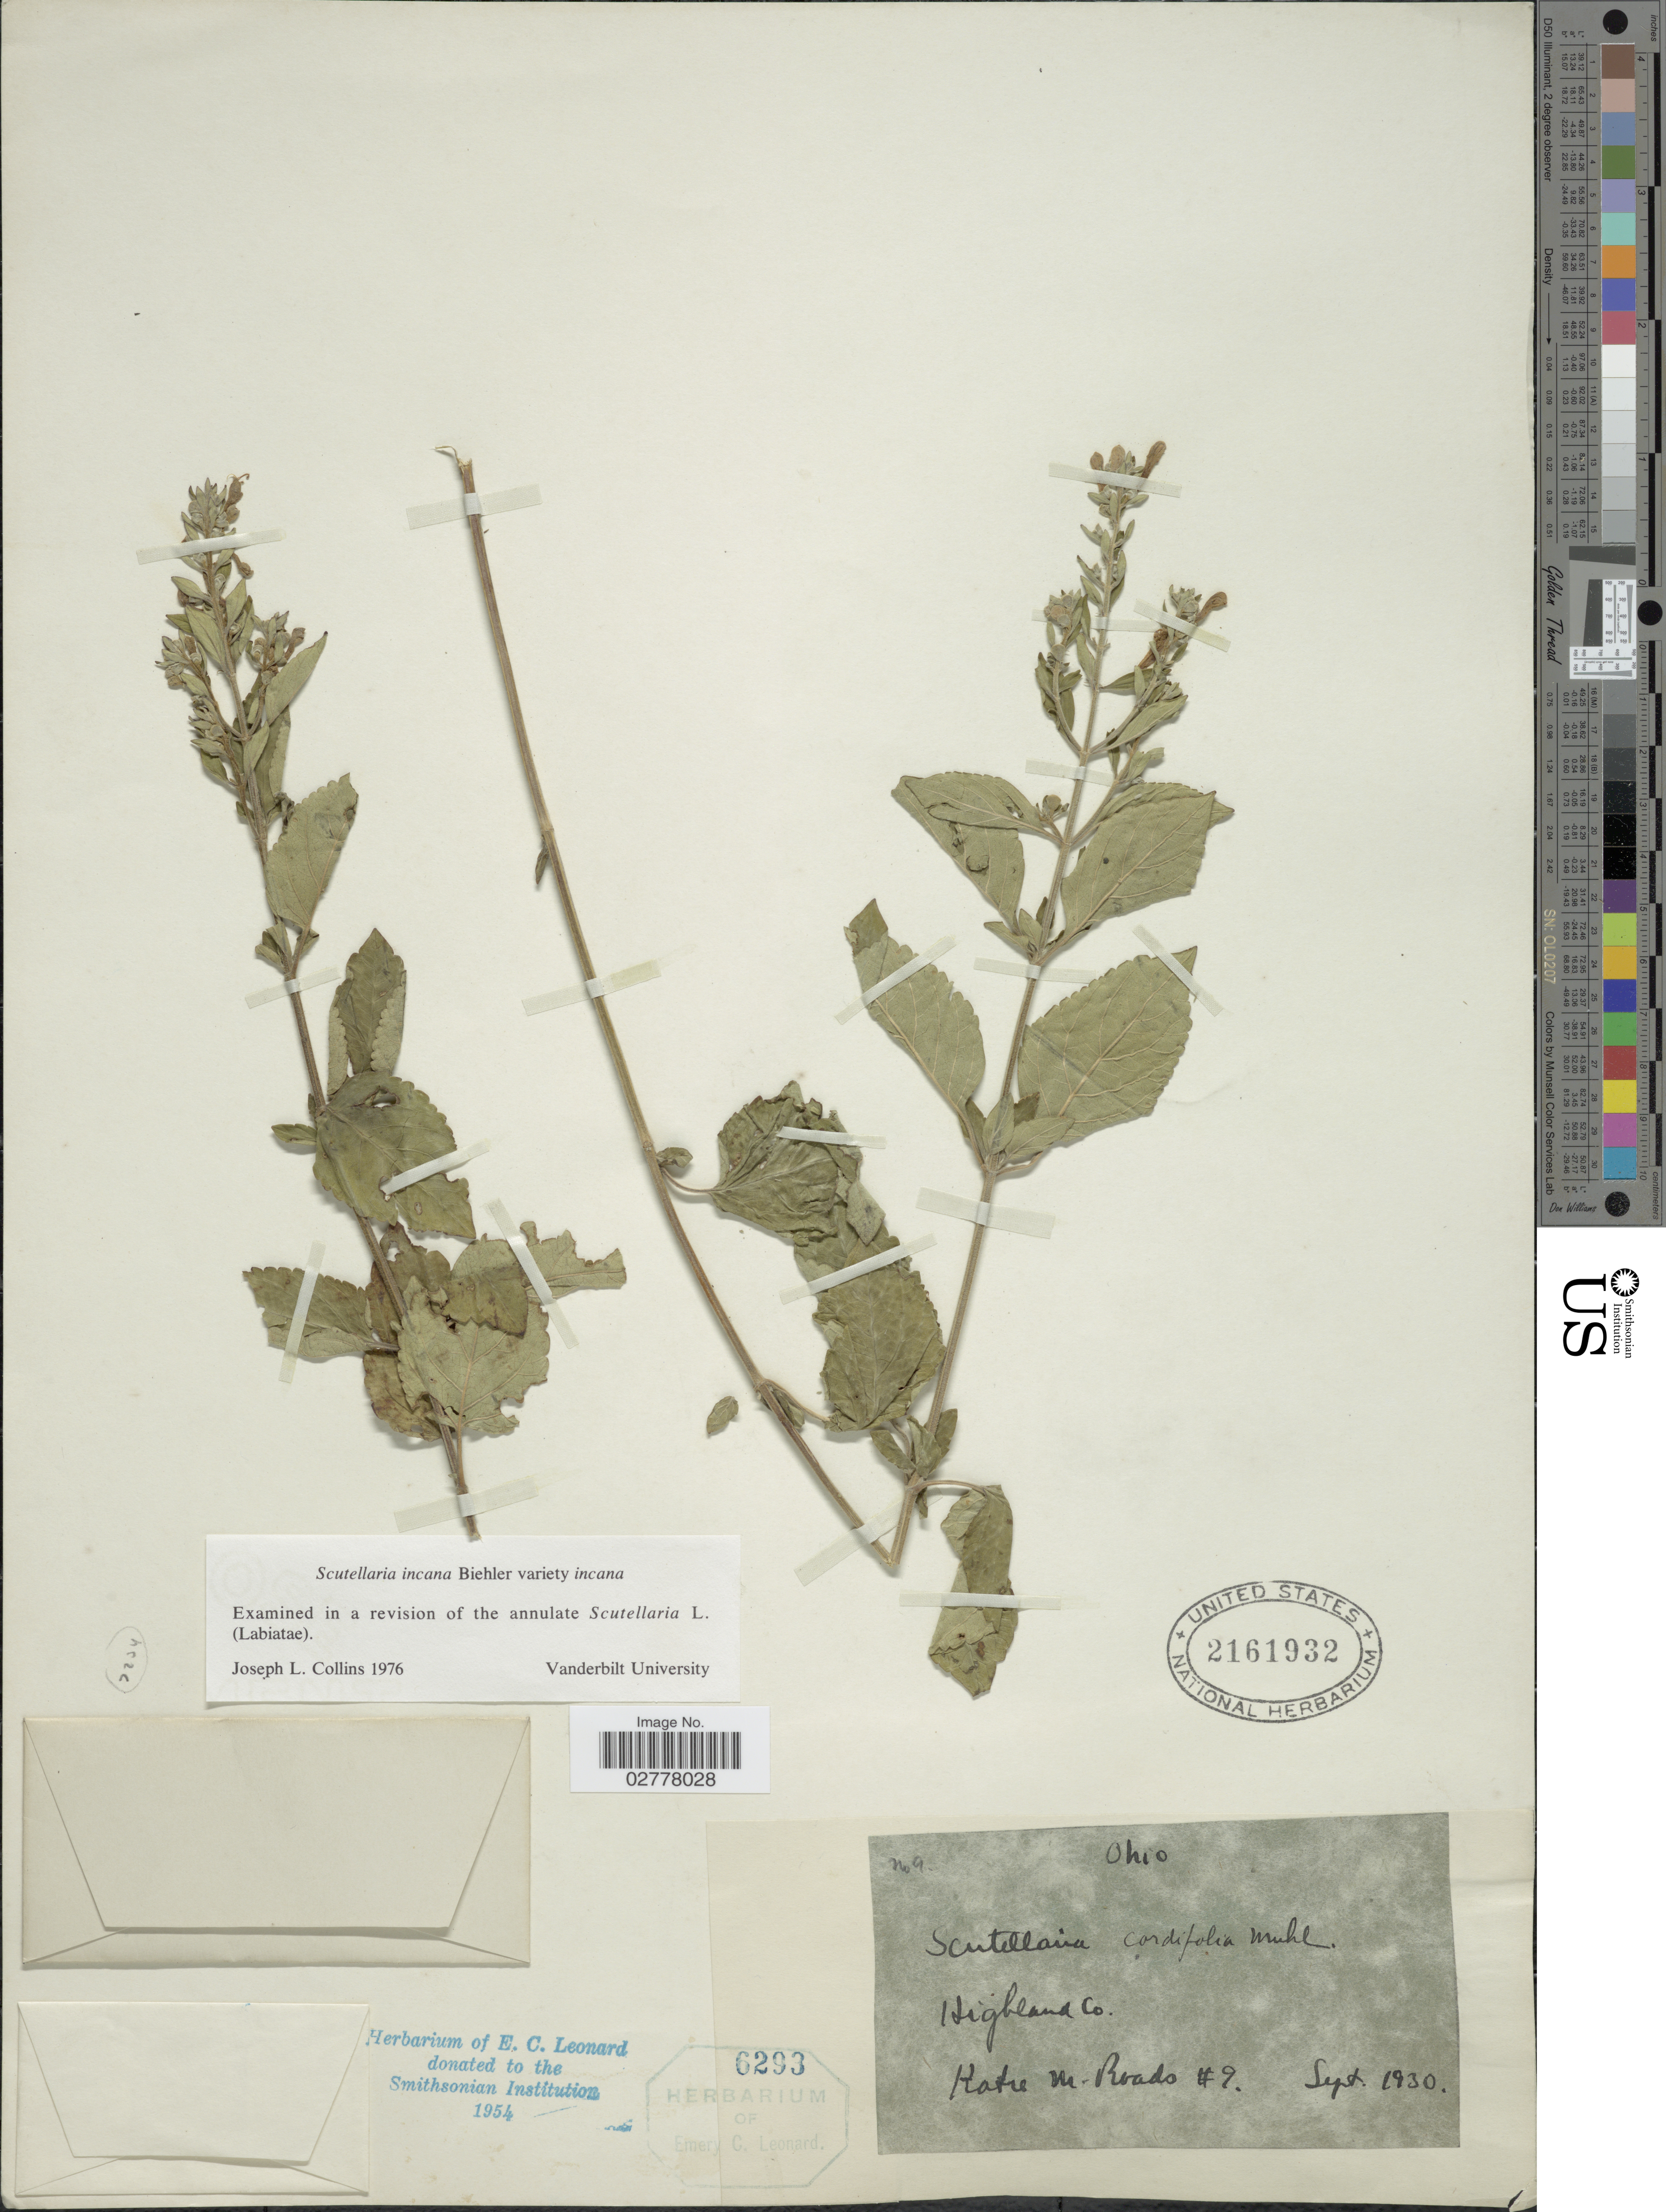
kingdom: Plantae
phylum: Tracheophyta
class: Magnoliopsida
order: Lamiales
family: Lamiaceae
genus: Scutellaria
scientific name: Scutellaria incana var. incana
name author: Biehler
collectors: K. Roads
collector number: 9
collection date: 1930-09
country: United States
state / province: Ohio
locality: Highland Co.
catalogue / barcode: US 2161932